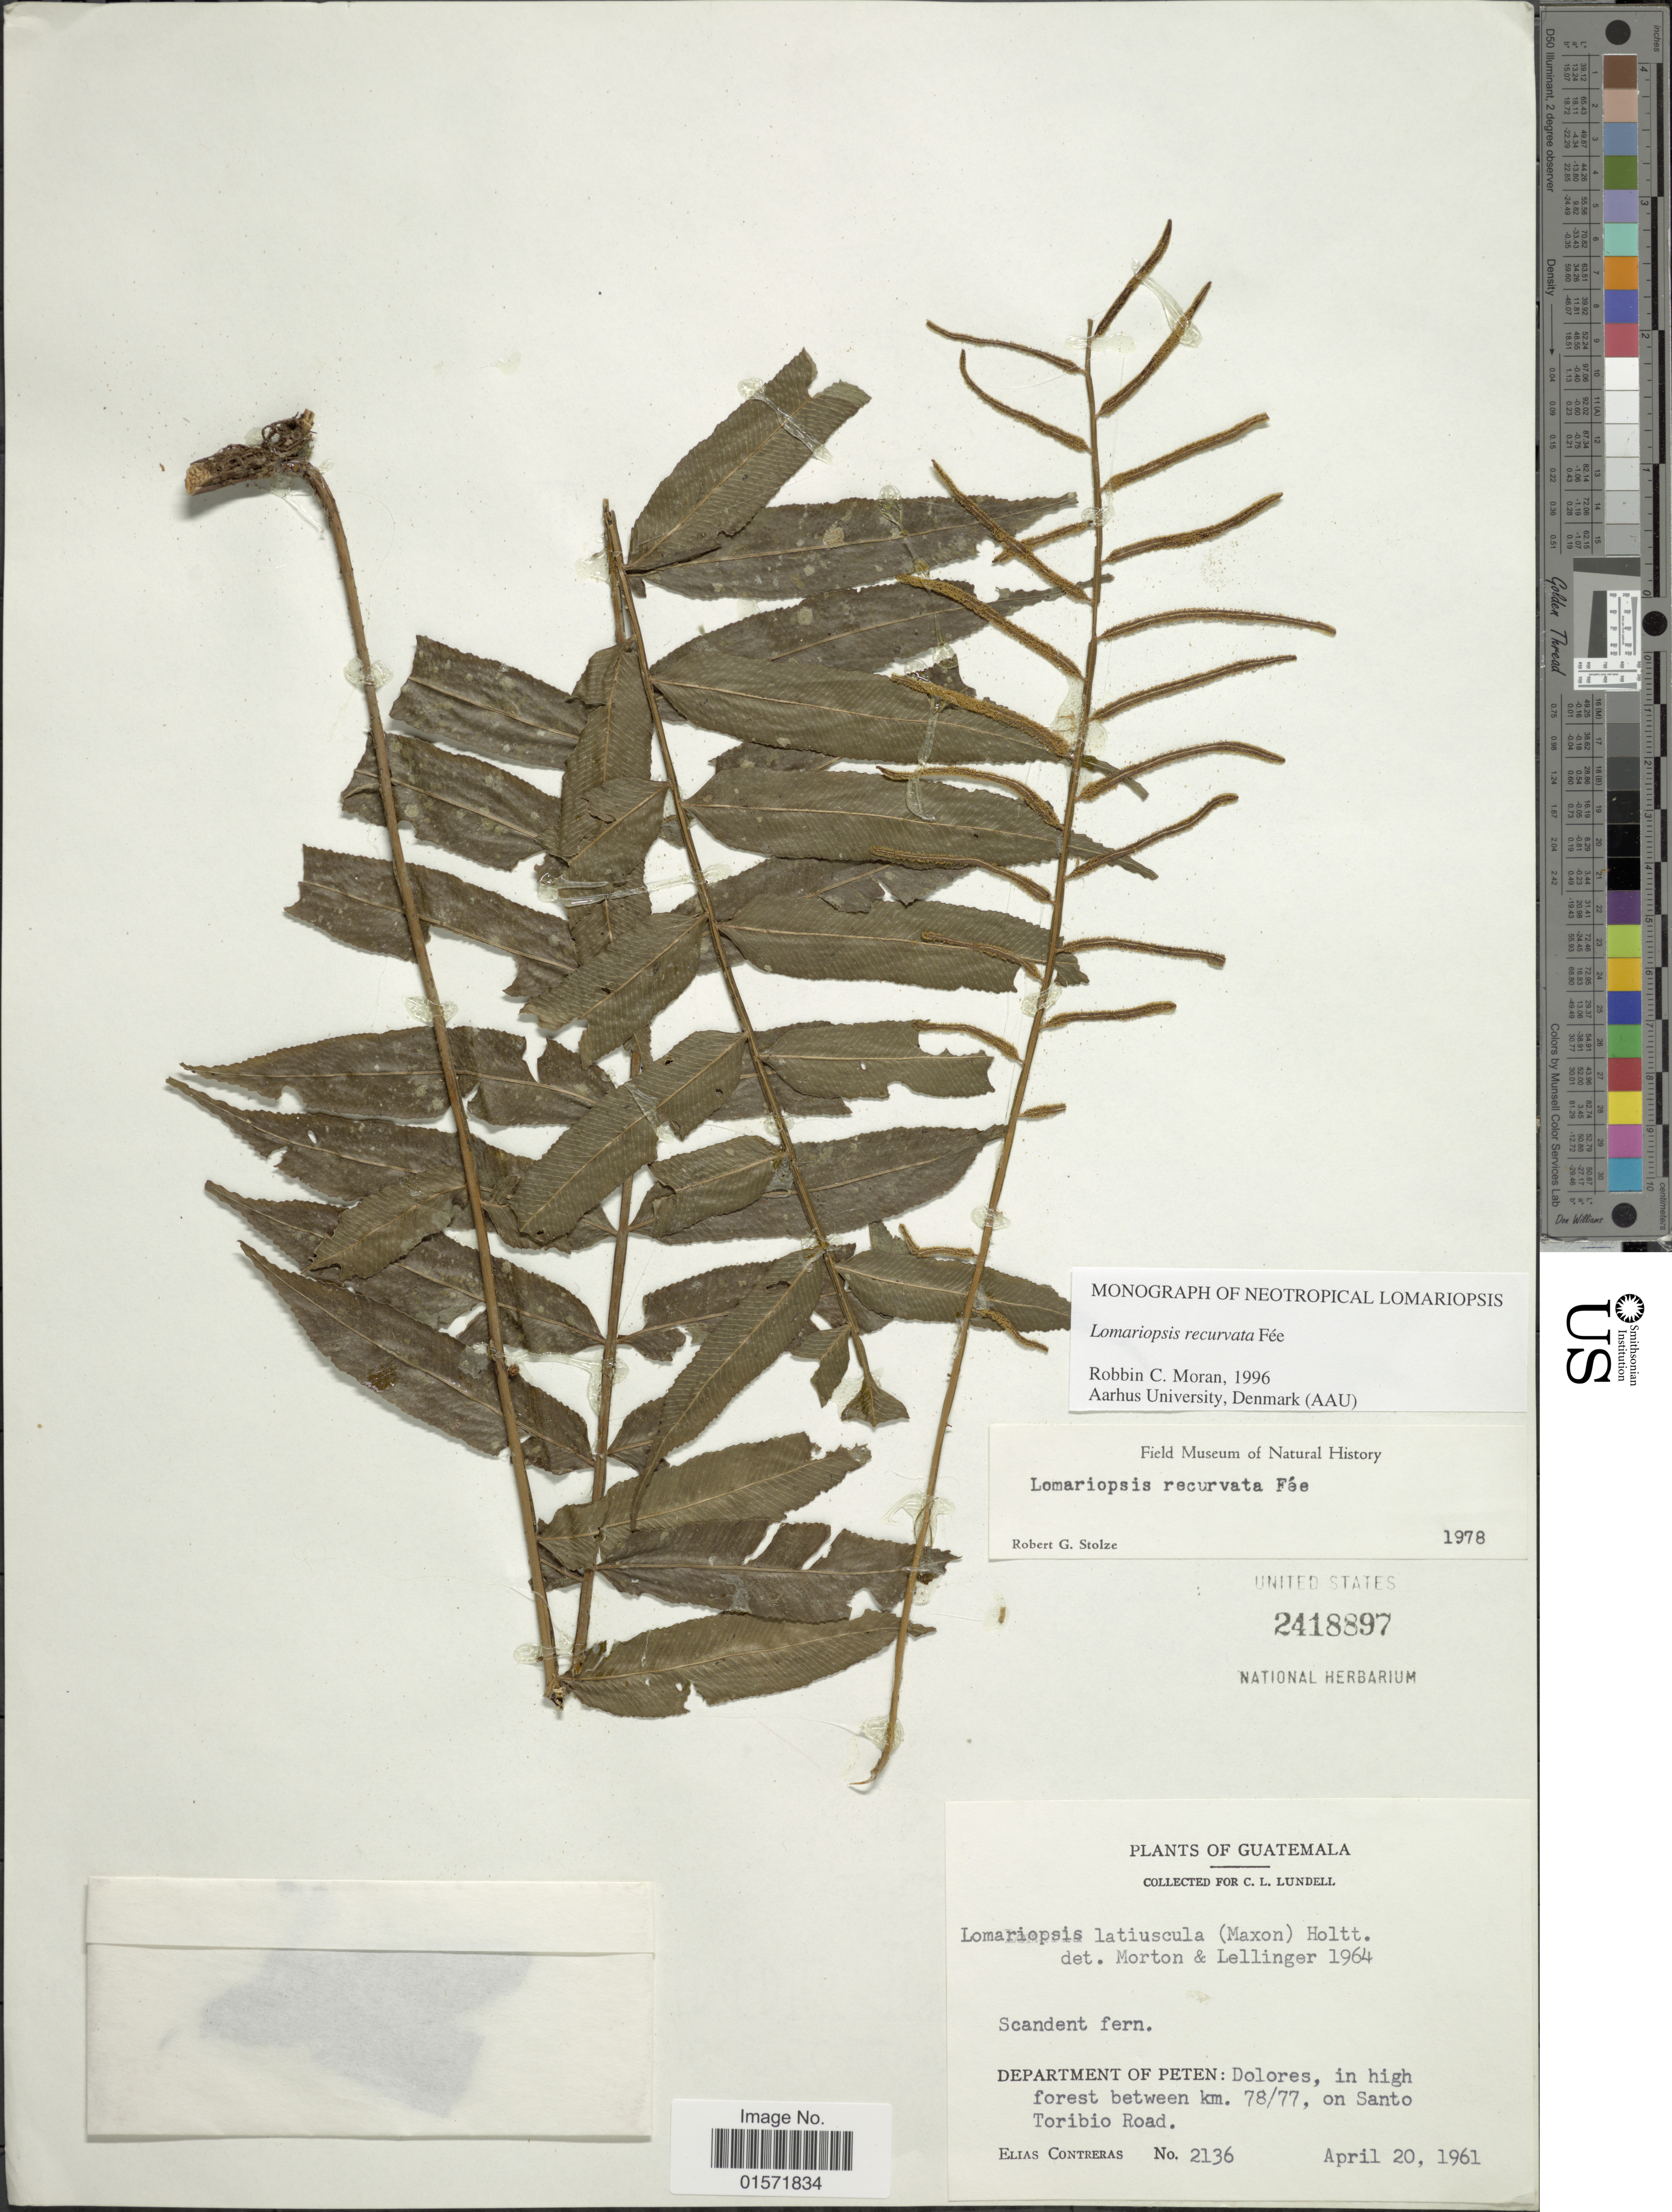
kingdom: Plantae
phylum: Tracheophyta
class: Polypodiopsida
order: Polypodiales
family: Lomariopsidaceae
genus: Lomariopsis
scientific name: Lomariopsis recurvata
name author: Fée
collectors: E. Conteras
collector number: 2136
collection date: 1961-04-20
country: Guatemala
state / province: El Petén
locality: Dolores, in high forest between km. 78/77, on Santo Toribio Road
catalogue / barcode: US 2418897